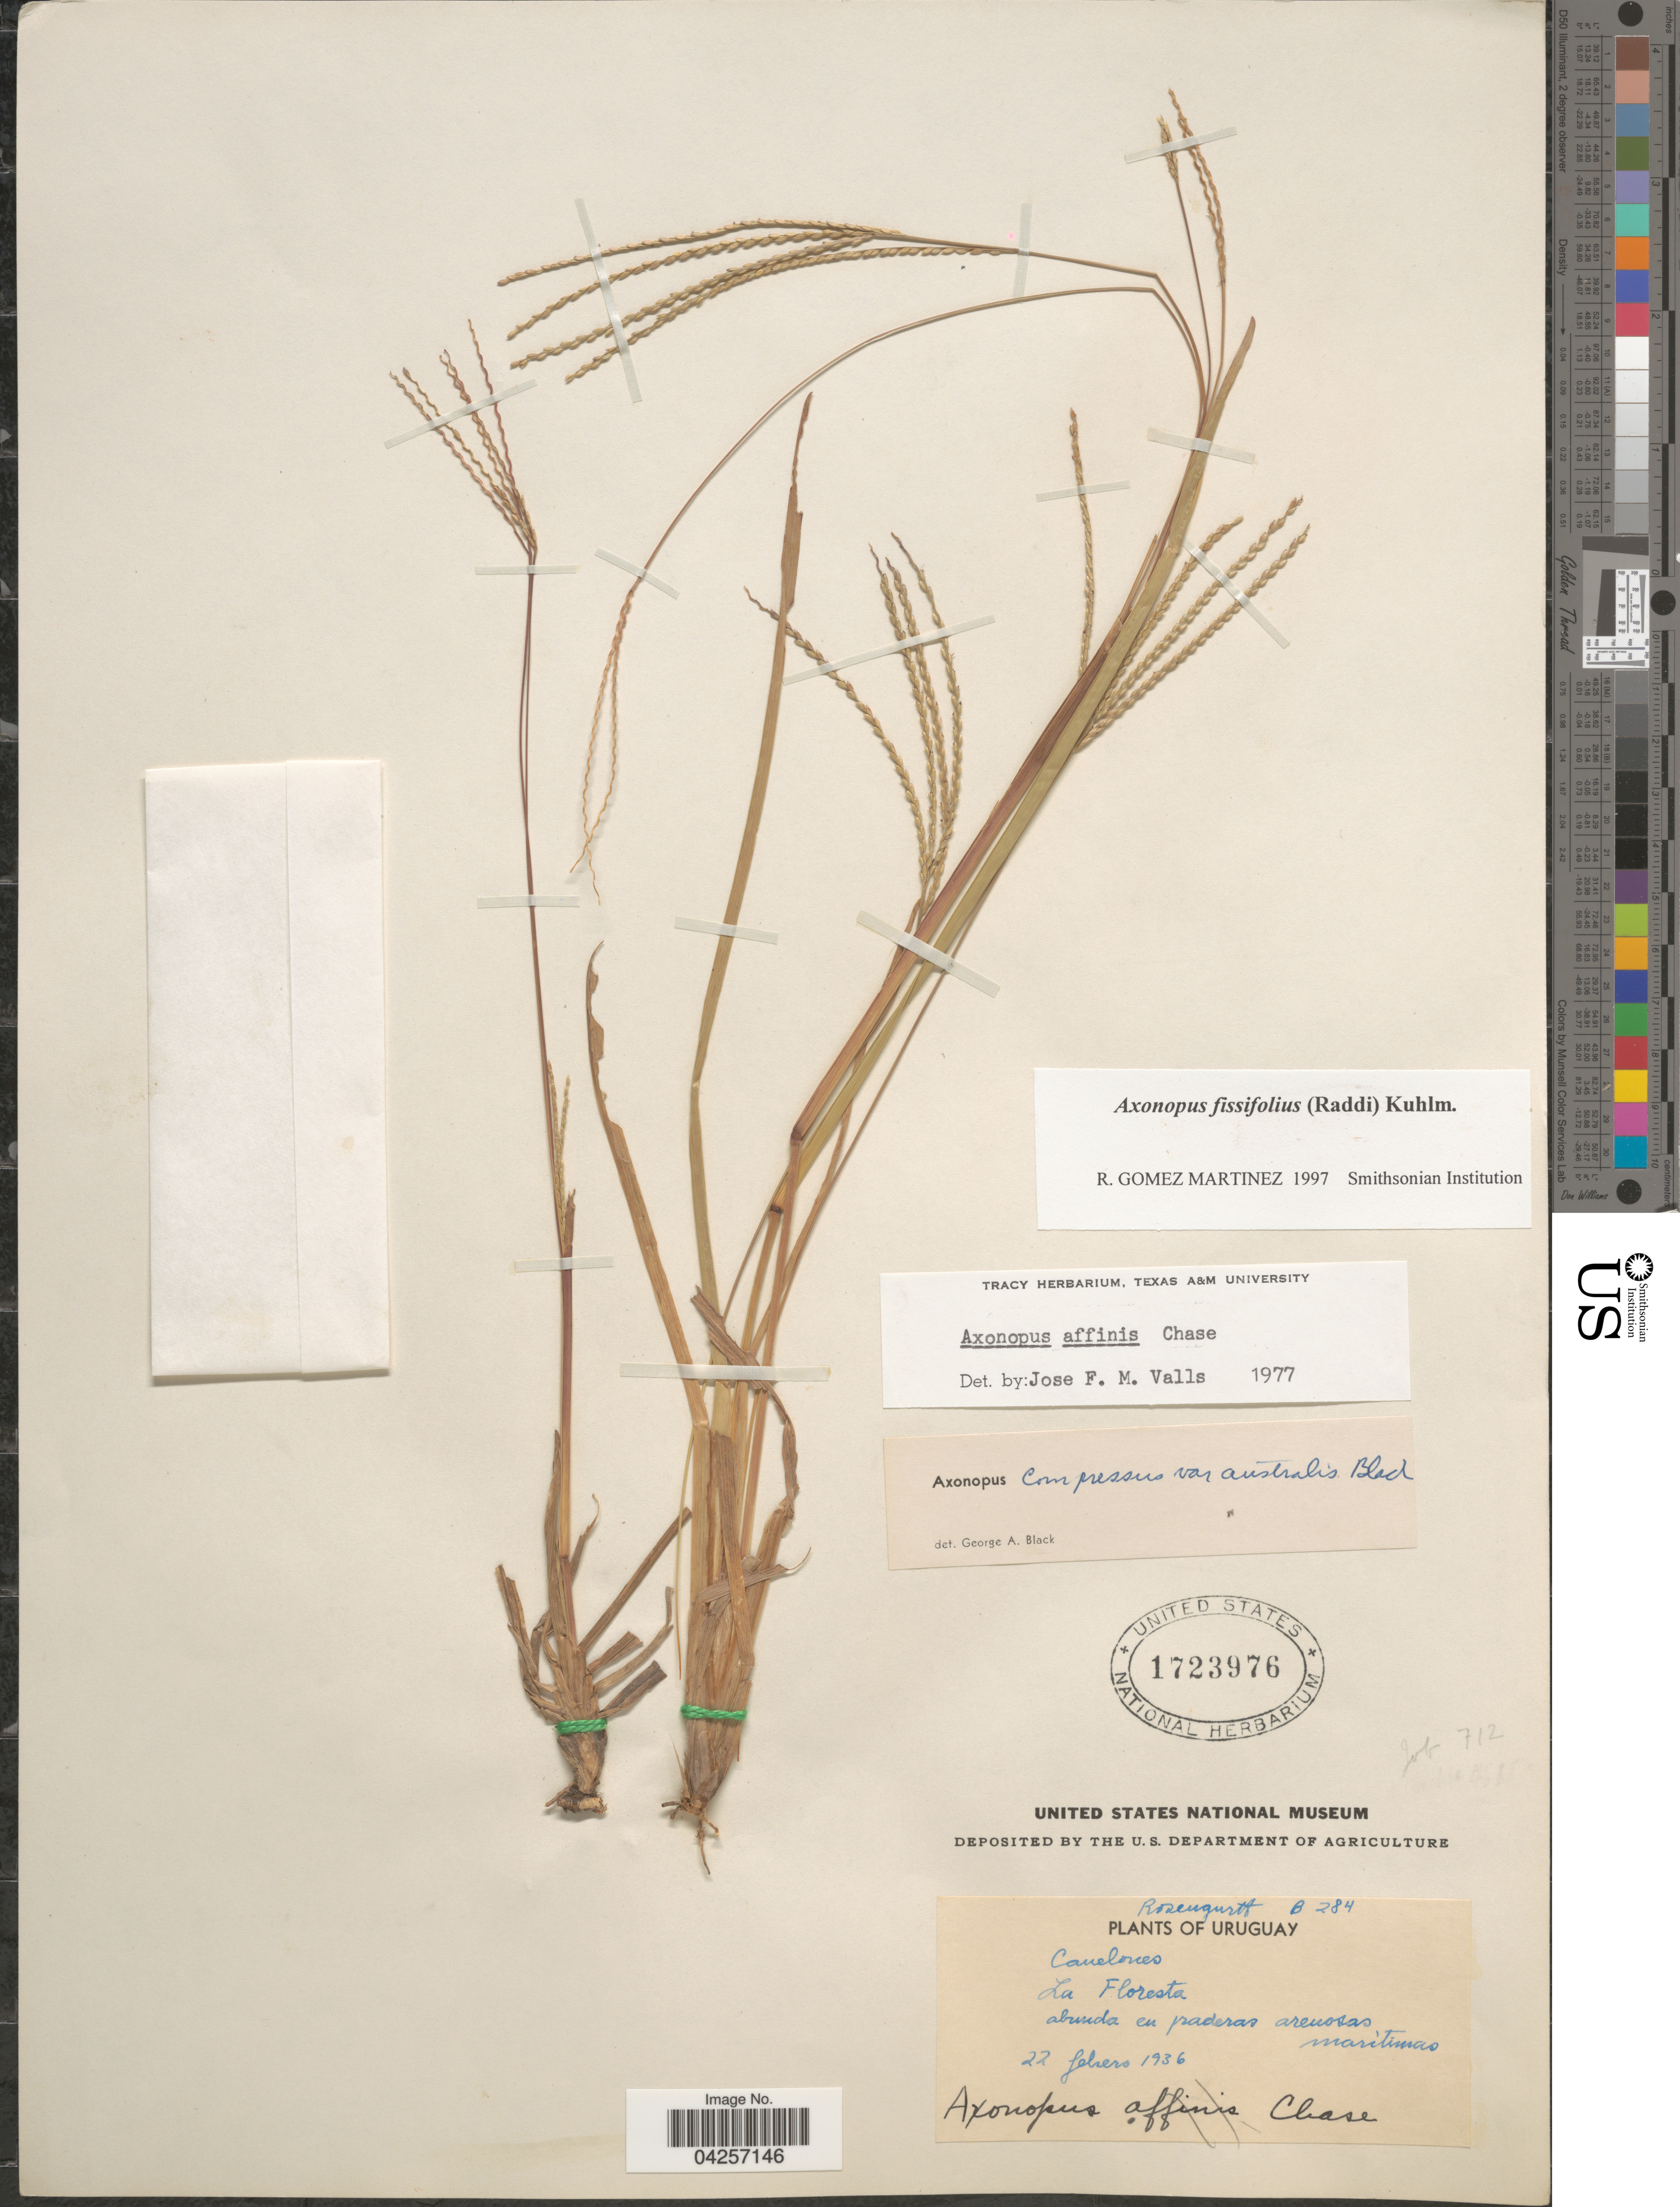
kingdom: Plantae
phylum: Tracheophyta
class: Liliopsida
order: Poales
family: Poaceae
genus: Axonopus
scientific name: Axonopus fissifolius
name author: (Raddi) Kuhlm.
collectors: Rosengurtt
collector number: B284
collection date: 1936-02-22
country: Uruguay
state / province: Canelones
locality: La Floresta.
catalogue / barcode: US 1723976